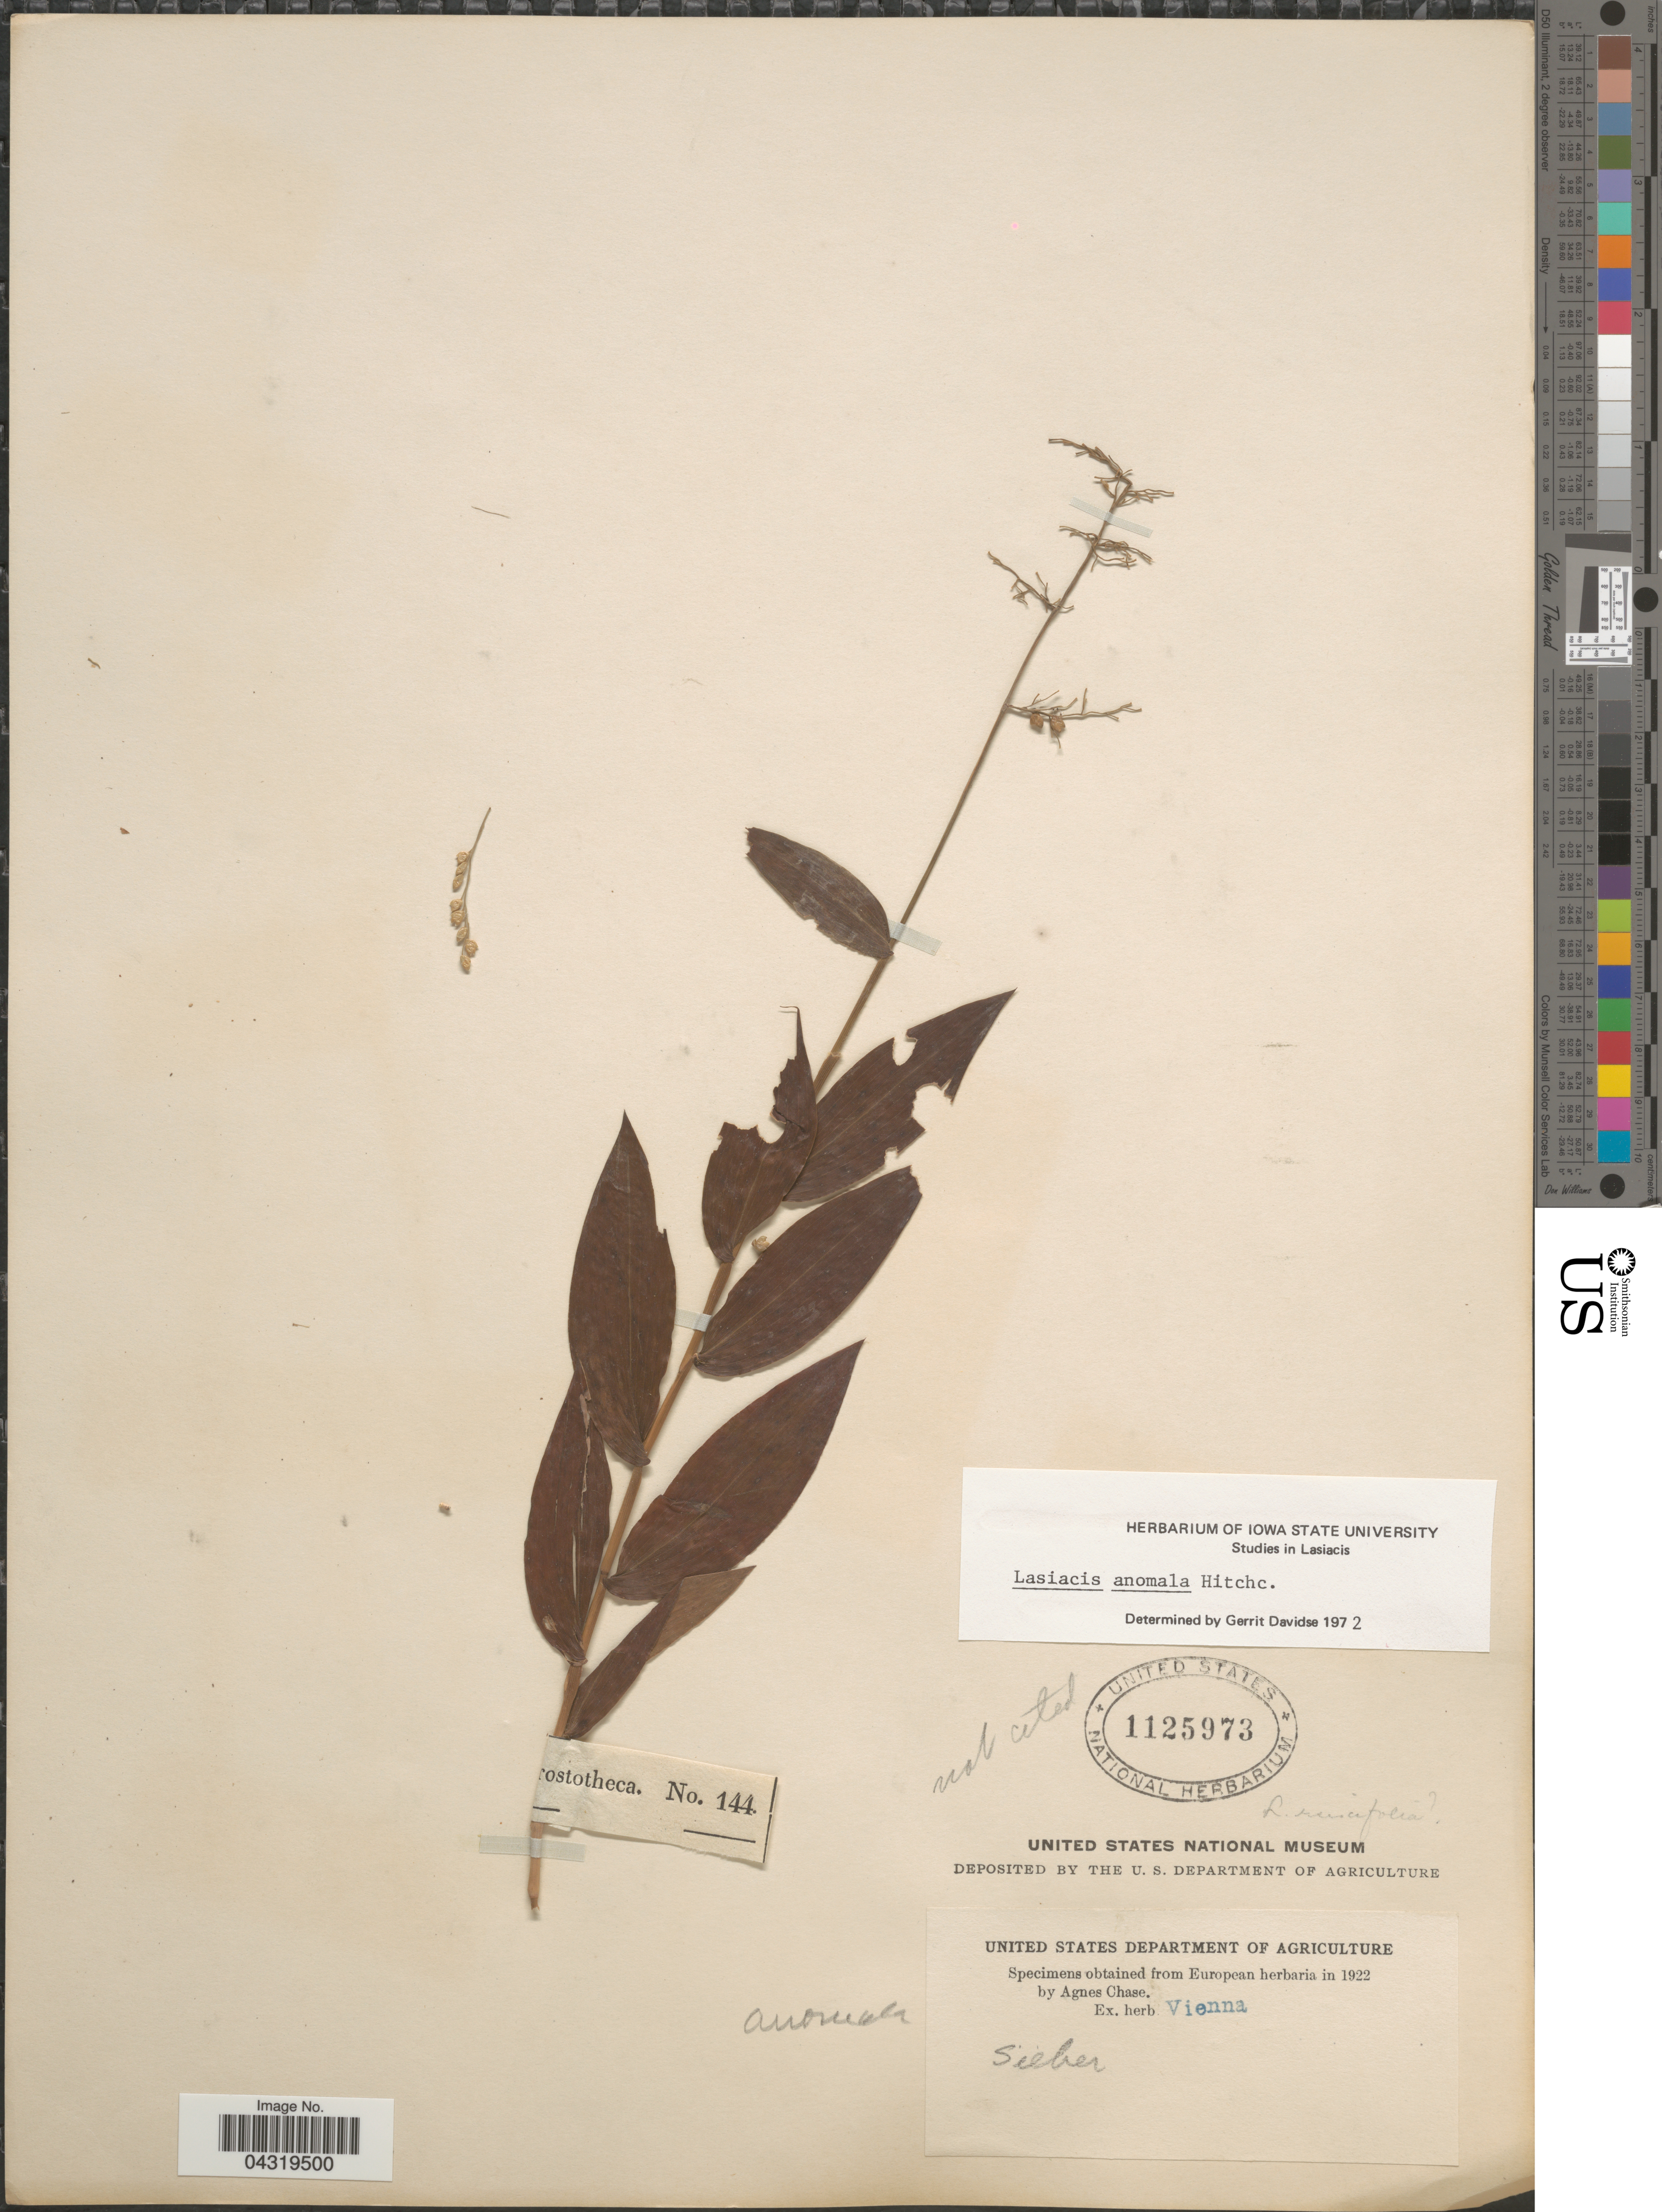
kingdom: Plantae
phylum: Tracheophyta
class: Liliopsida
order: Poales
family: Poaceae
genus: Lasiacis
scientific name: Lasiacis anomala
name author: Hitchc.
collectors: -- Sieber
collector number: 144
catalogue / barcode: US 1125973